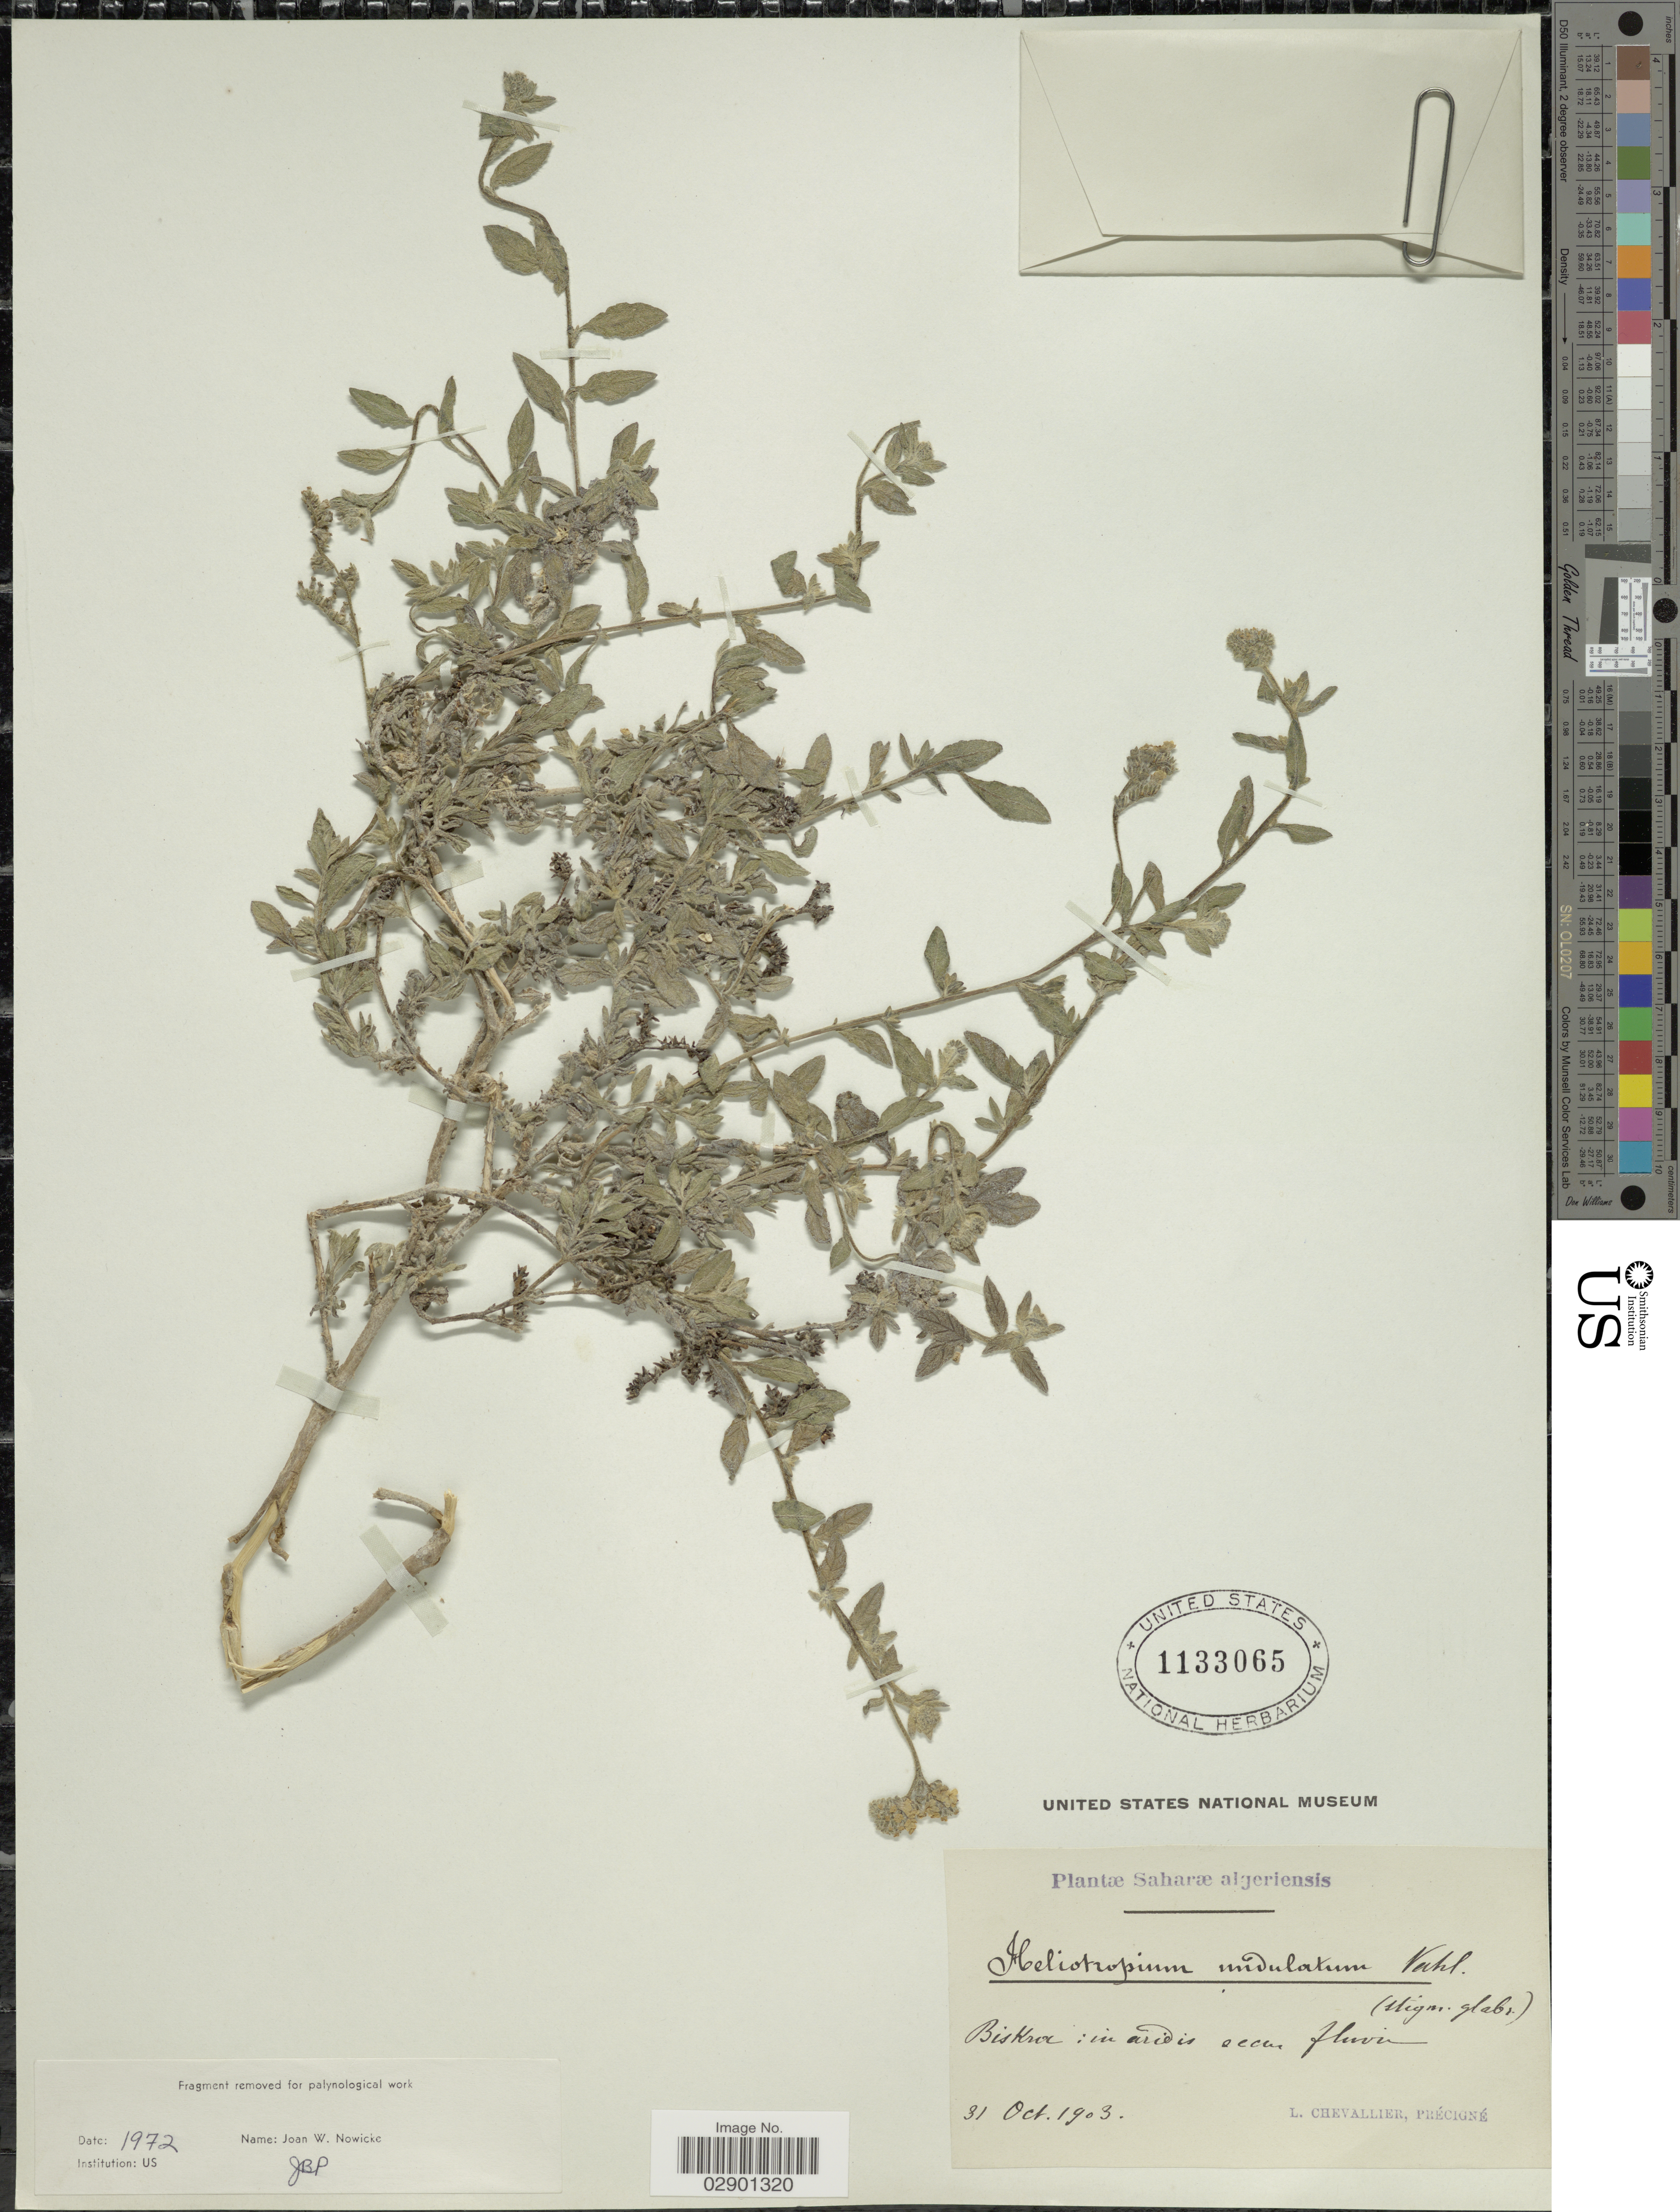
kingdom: Plantae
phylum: Tracheophyta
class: Magnoliopsida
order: Boraginales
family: Heliotropiaceae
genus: Heliotropium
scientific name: Heliotropium bacciferum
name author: Forssk.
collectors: L. Chevallier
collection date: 1903-10-31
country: Algeria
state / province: Biskra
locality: Saharæ algeriensis. In aridis secus fluvis.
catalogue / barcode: US 1133065